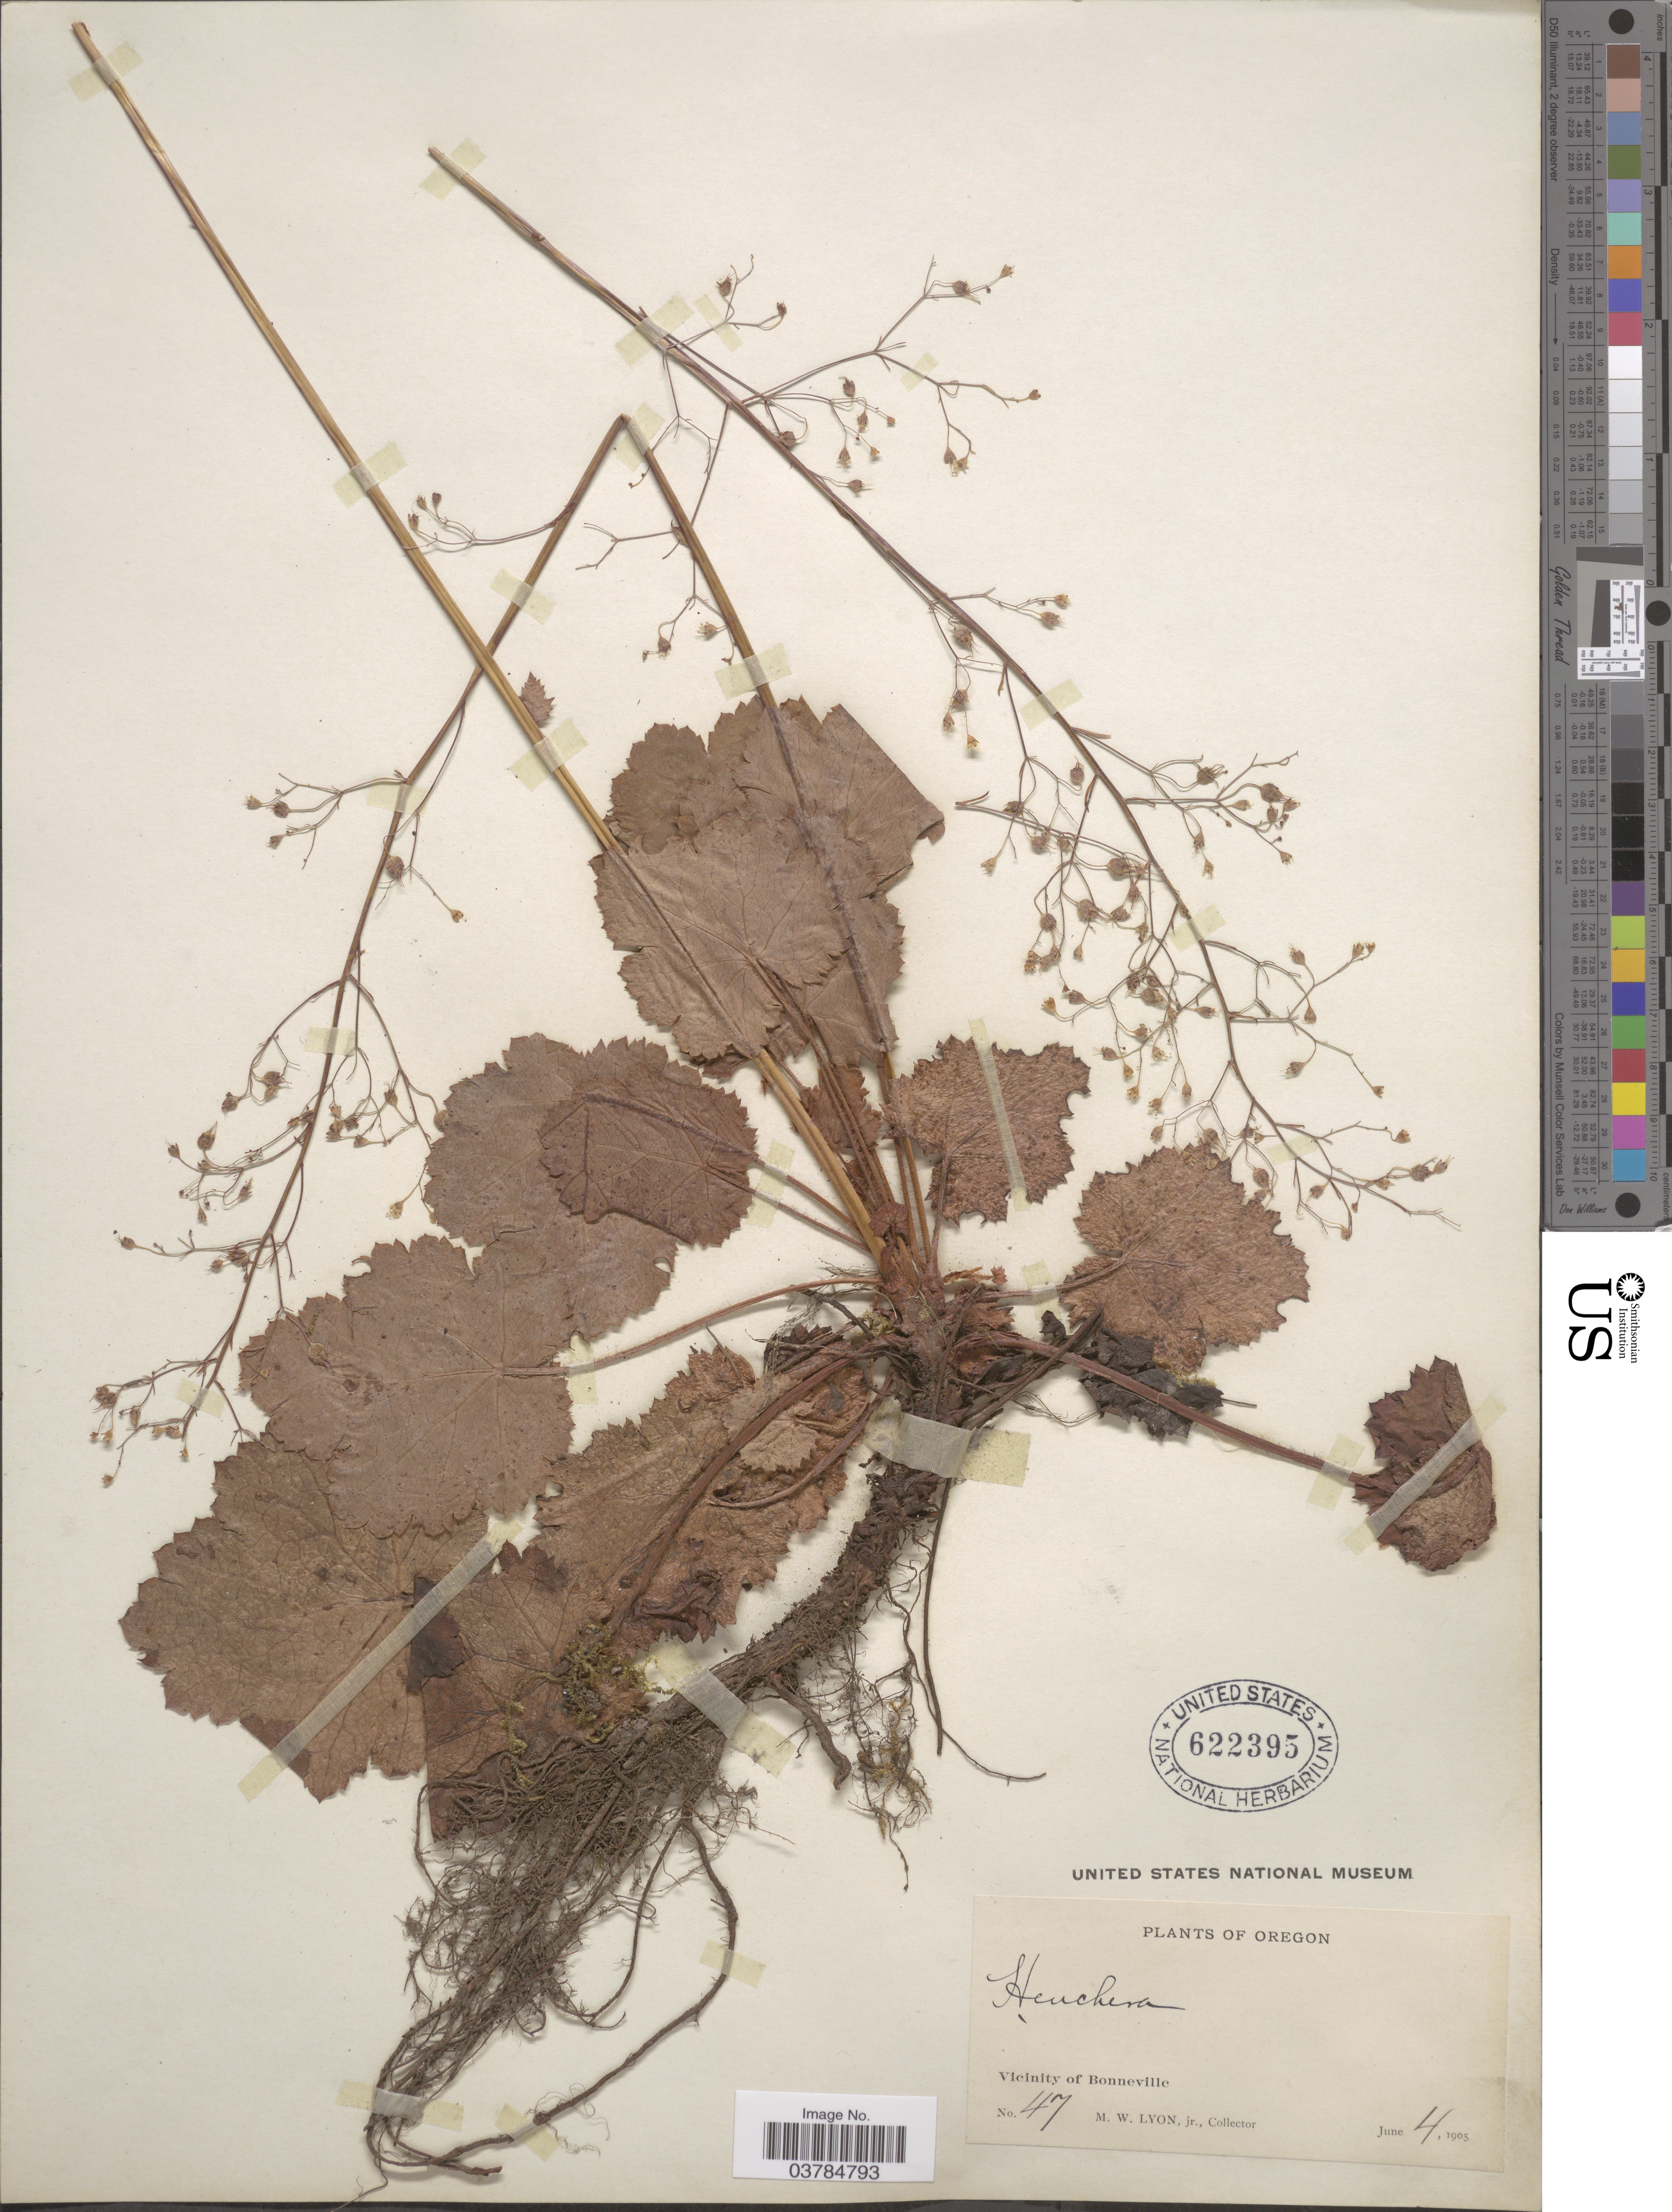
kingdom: Plantae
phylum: Tracheophyta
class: Magnoliopsida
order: Saxifragales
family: Saxifragaceae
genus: Heuchera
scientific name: Heuchera micrantha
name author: Douglas ex Lindl.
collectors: M. Lyon Jr.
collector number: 47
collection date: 1905-06-04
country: United States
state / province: Oregon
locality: Vicinity of Bonneville.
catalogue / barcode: US 622395